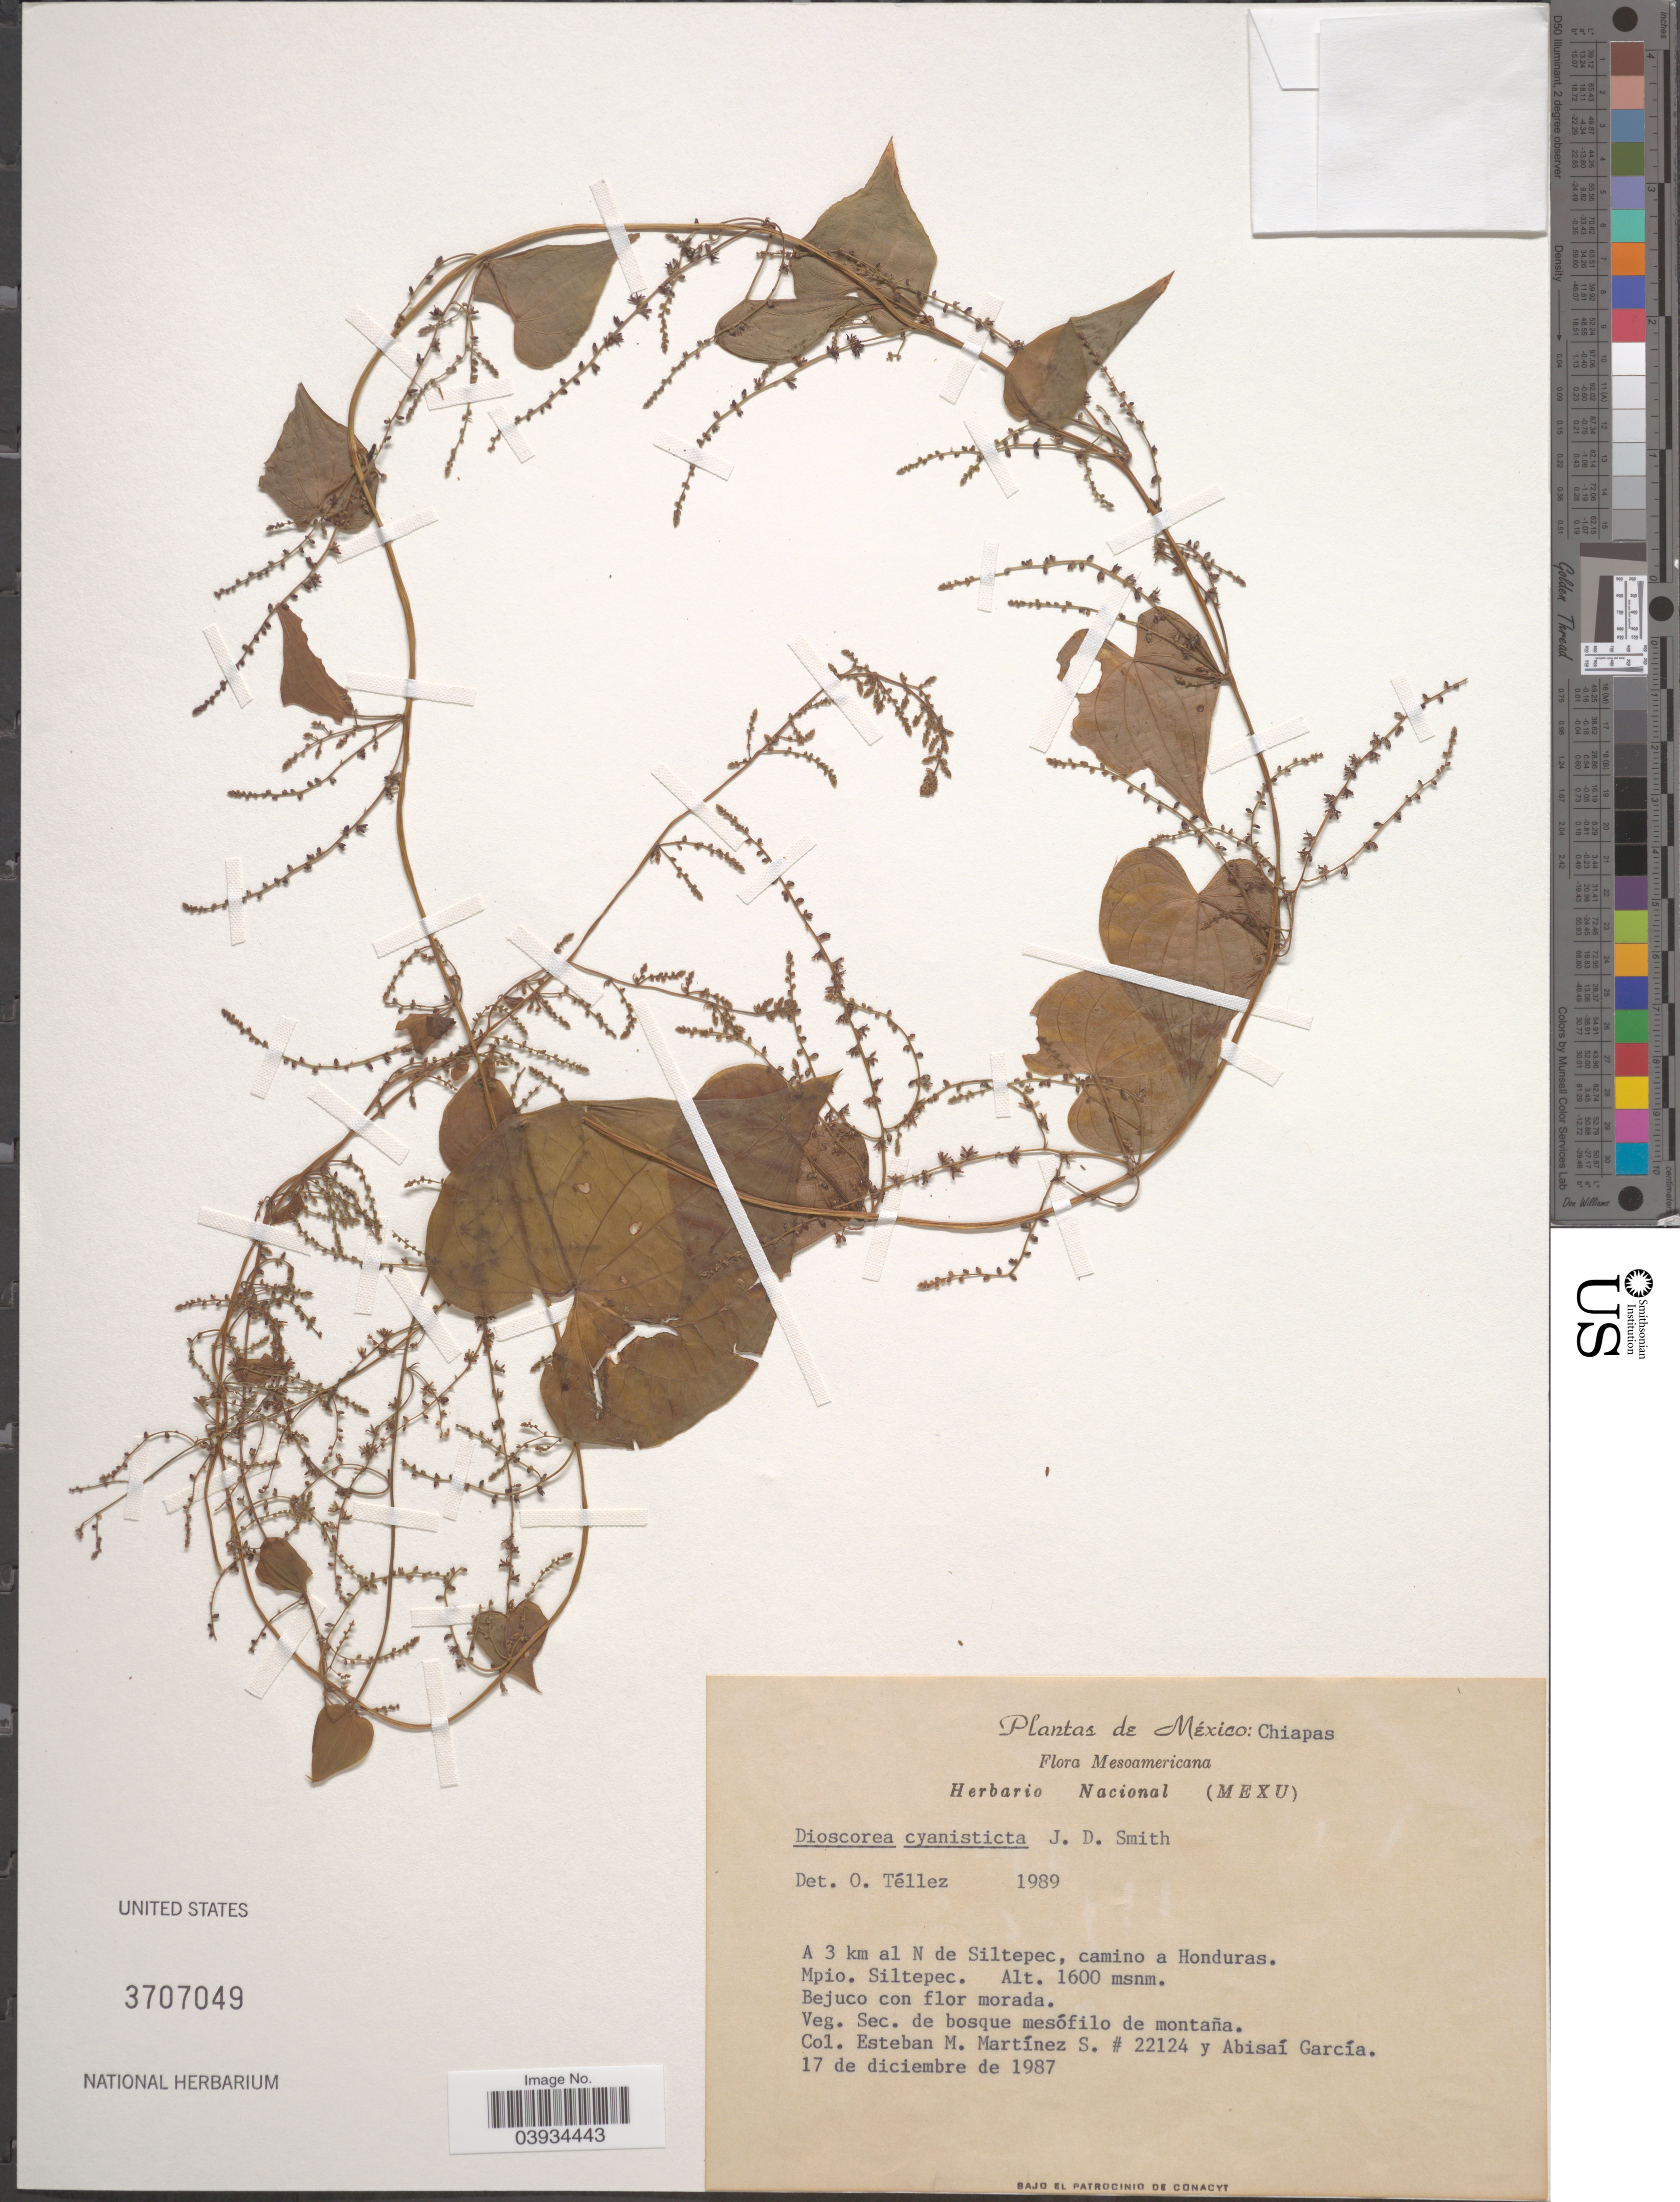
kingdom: Plantae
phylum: Tracheophyta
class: Liliopsida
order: Dioscoreales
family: Dioscoreaceae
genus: Dioscorea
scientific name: Dioscorea cyanisticta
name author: Donn. Sm.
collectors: E. M. Martínez S. & A. García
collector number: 22124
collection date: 1987-12-17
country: Mexico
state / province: Chiapas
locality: Mesoamericana. A 3 km al N de Siltepec, camino a Honduras. Mpio. Siltepec.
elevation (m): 1600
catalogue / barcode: US 3707049